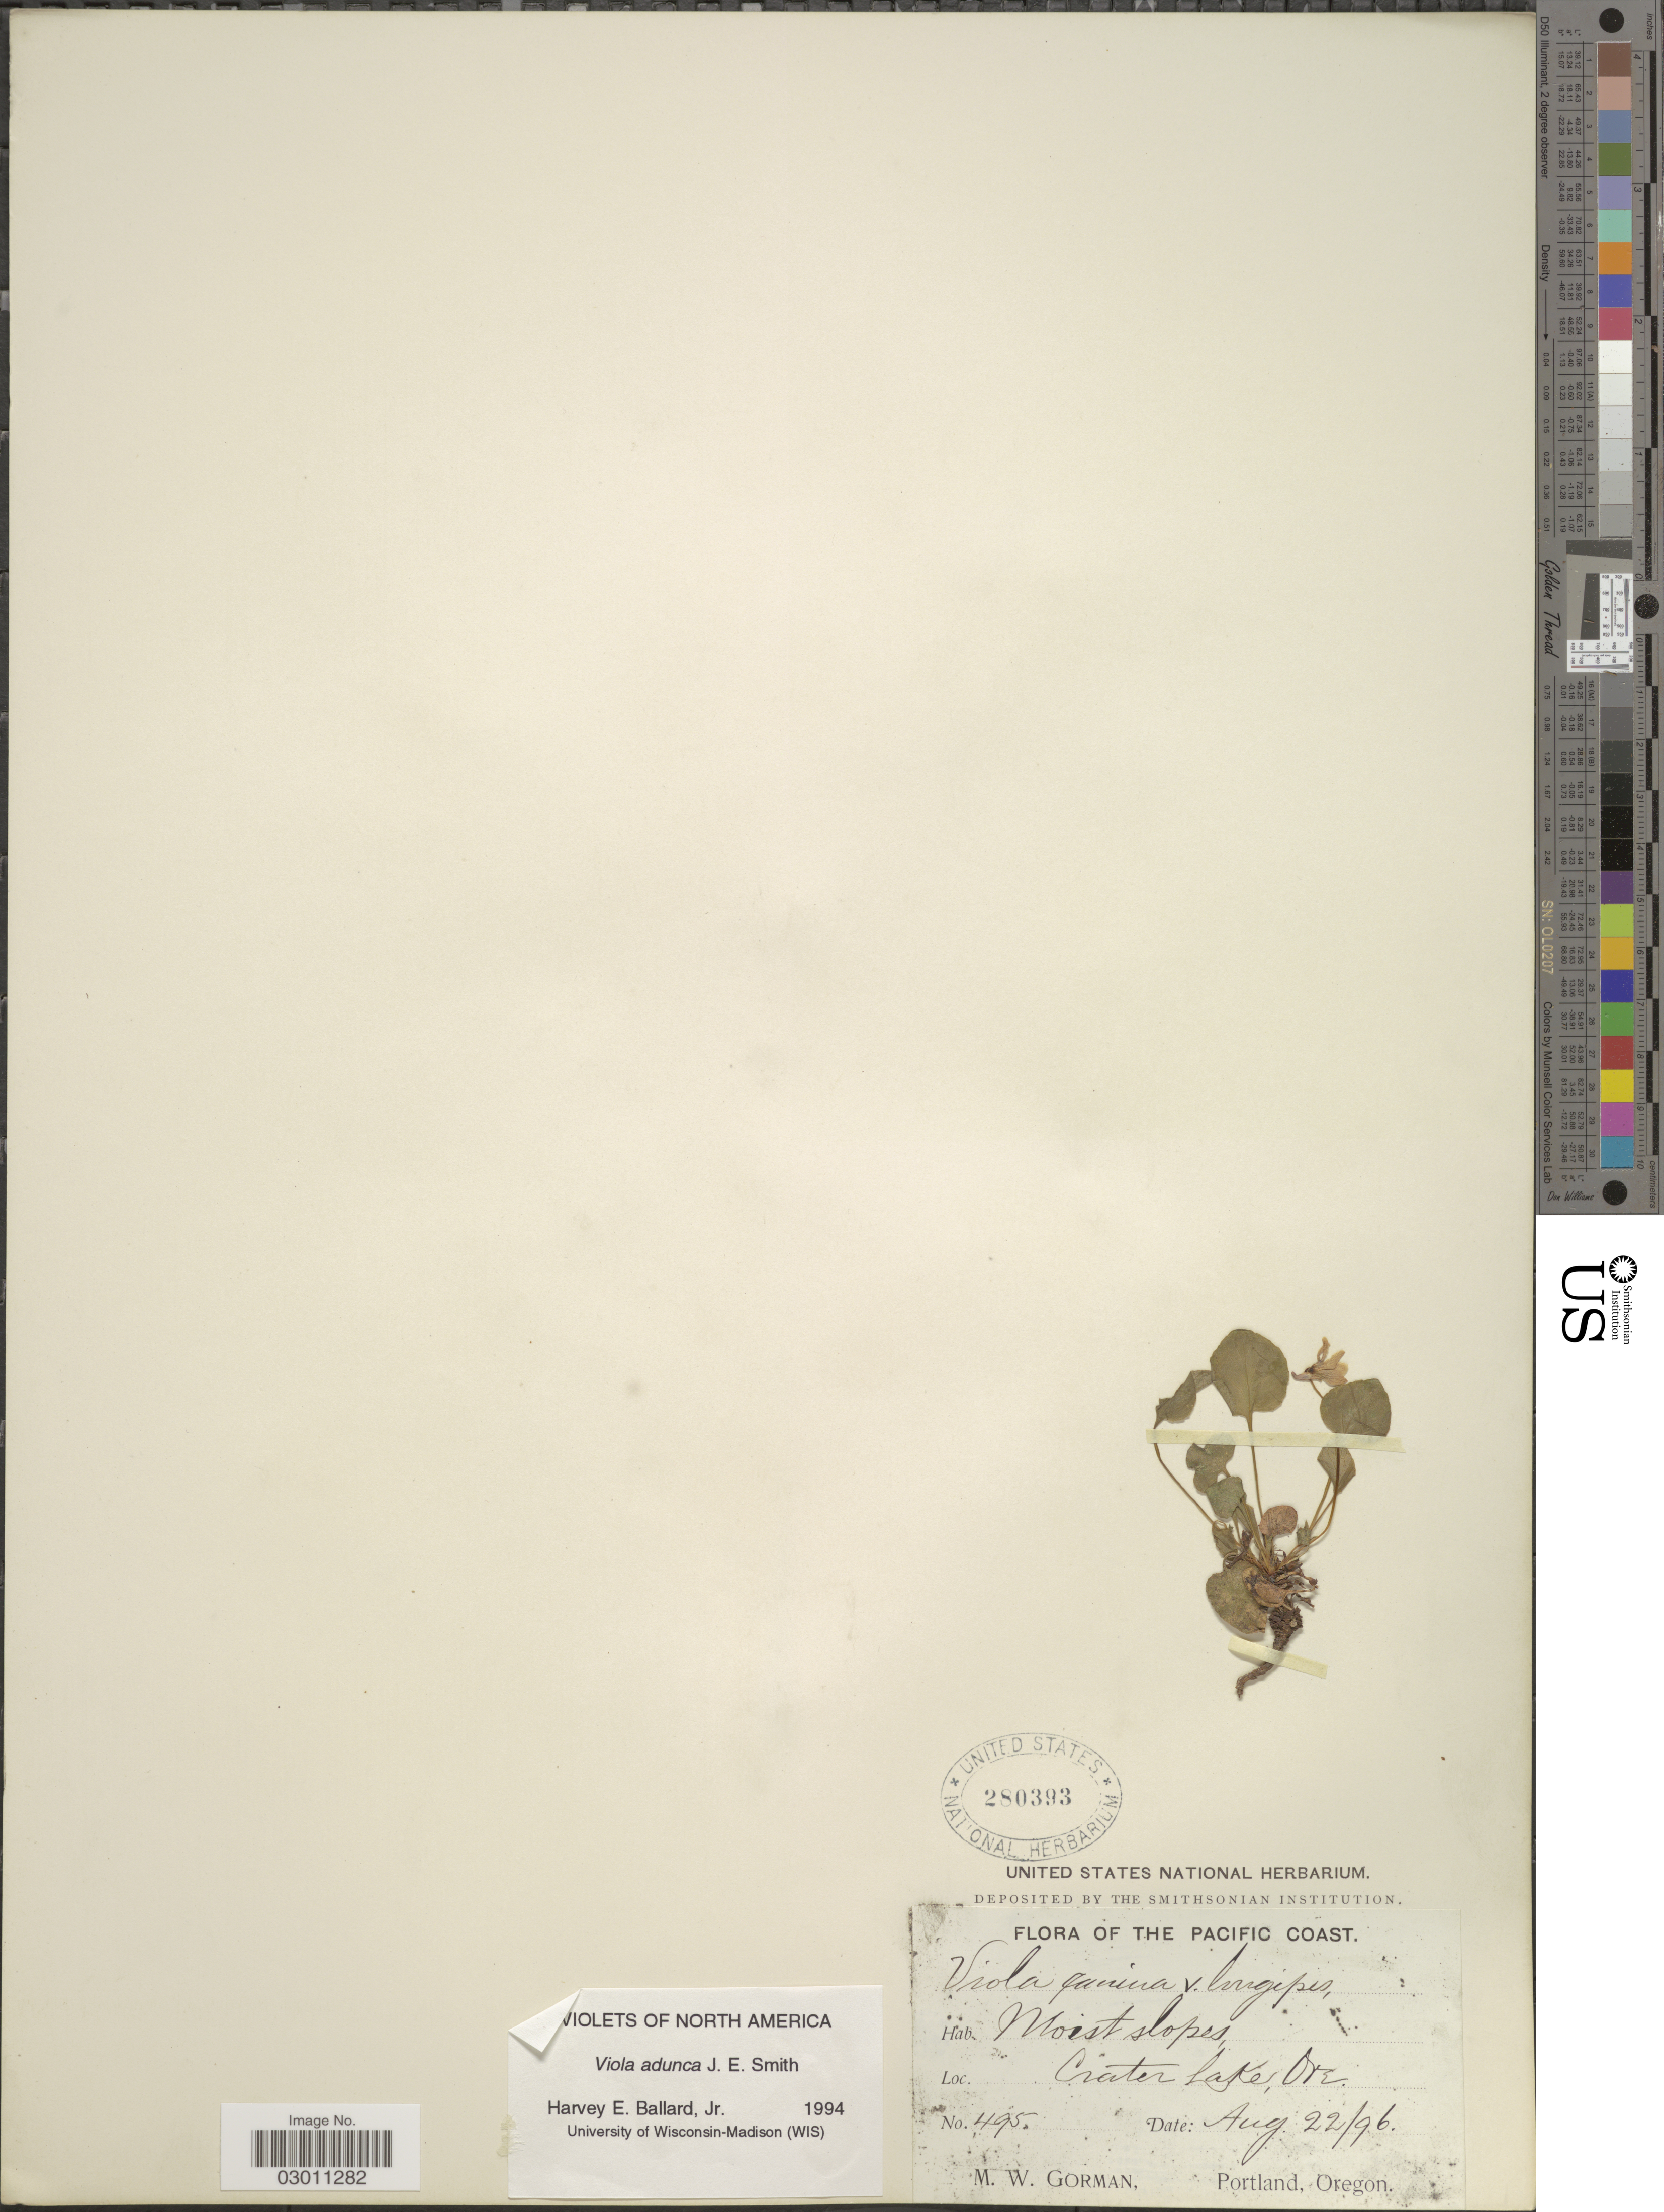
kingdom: Plantae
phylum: Tracheophyta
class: Magnoliopsida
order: Malpighiales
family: Violaceae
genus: Viola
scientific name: Viola adunca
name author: Sm.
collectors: M. W. Gorman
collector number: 495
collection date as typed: Transcribed d/m/y: 22/8/96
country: United States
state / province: Oregon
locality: Pacific Coast. Crater Lake, Ore.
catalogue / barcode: US 280393